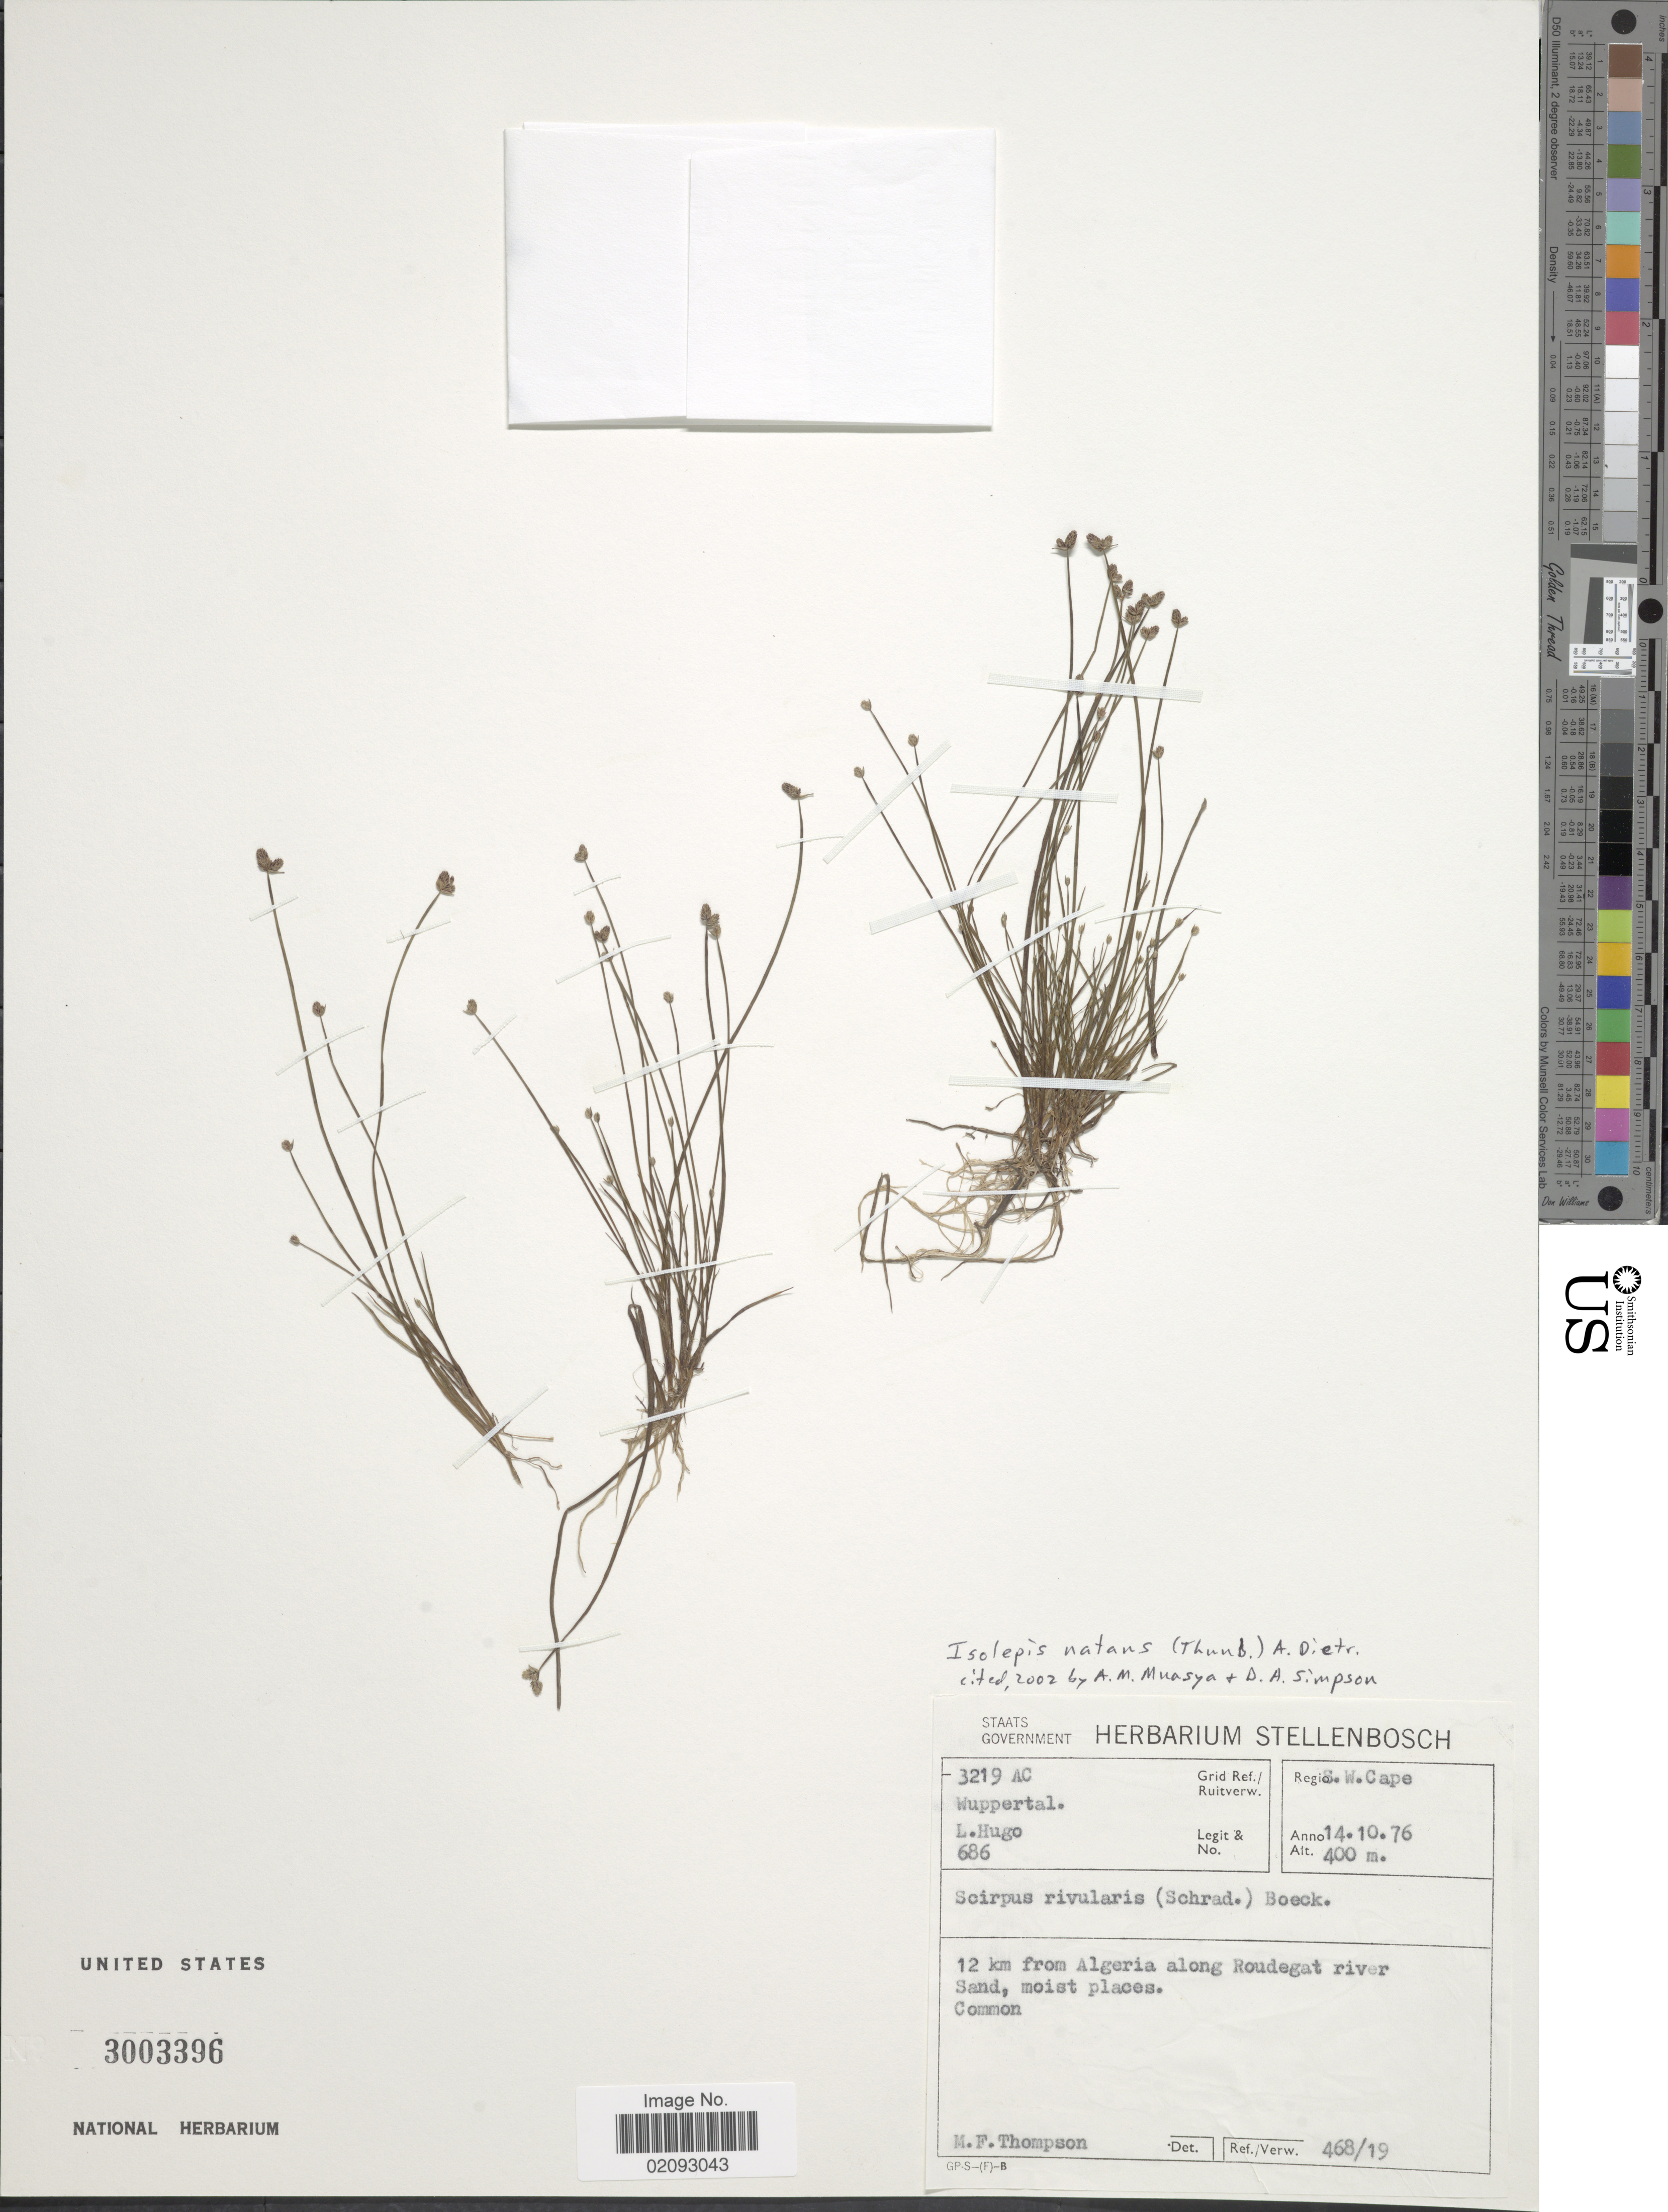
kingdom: Plantae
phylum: Tracheophyta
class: Liliopsida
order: Poales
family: Cyperaceae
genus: Isolepis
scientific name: Isolepis natans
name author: (Thunb.) A. Dietr.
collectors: L. Hugo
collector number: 686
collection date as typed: Transcribed d/m/y: 14/10/76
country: South Africa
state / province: Western Cape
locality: Regio W. Cape, 12 km from Algeria along Roudegat river, Sand, moist places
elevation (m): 400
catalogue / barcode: US 3003396